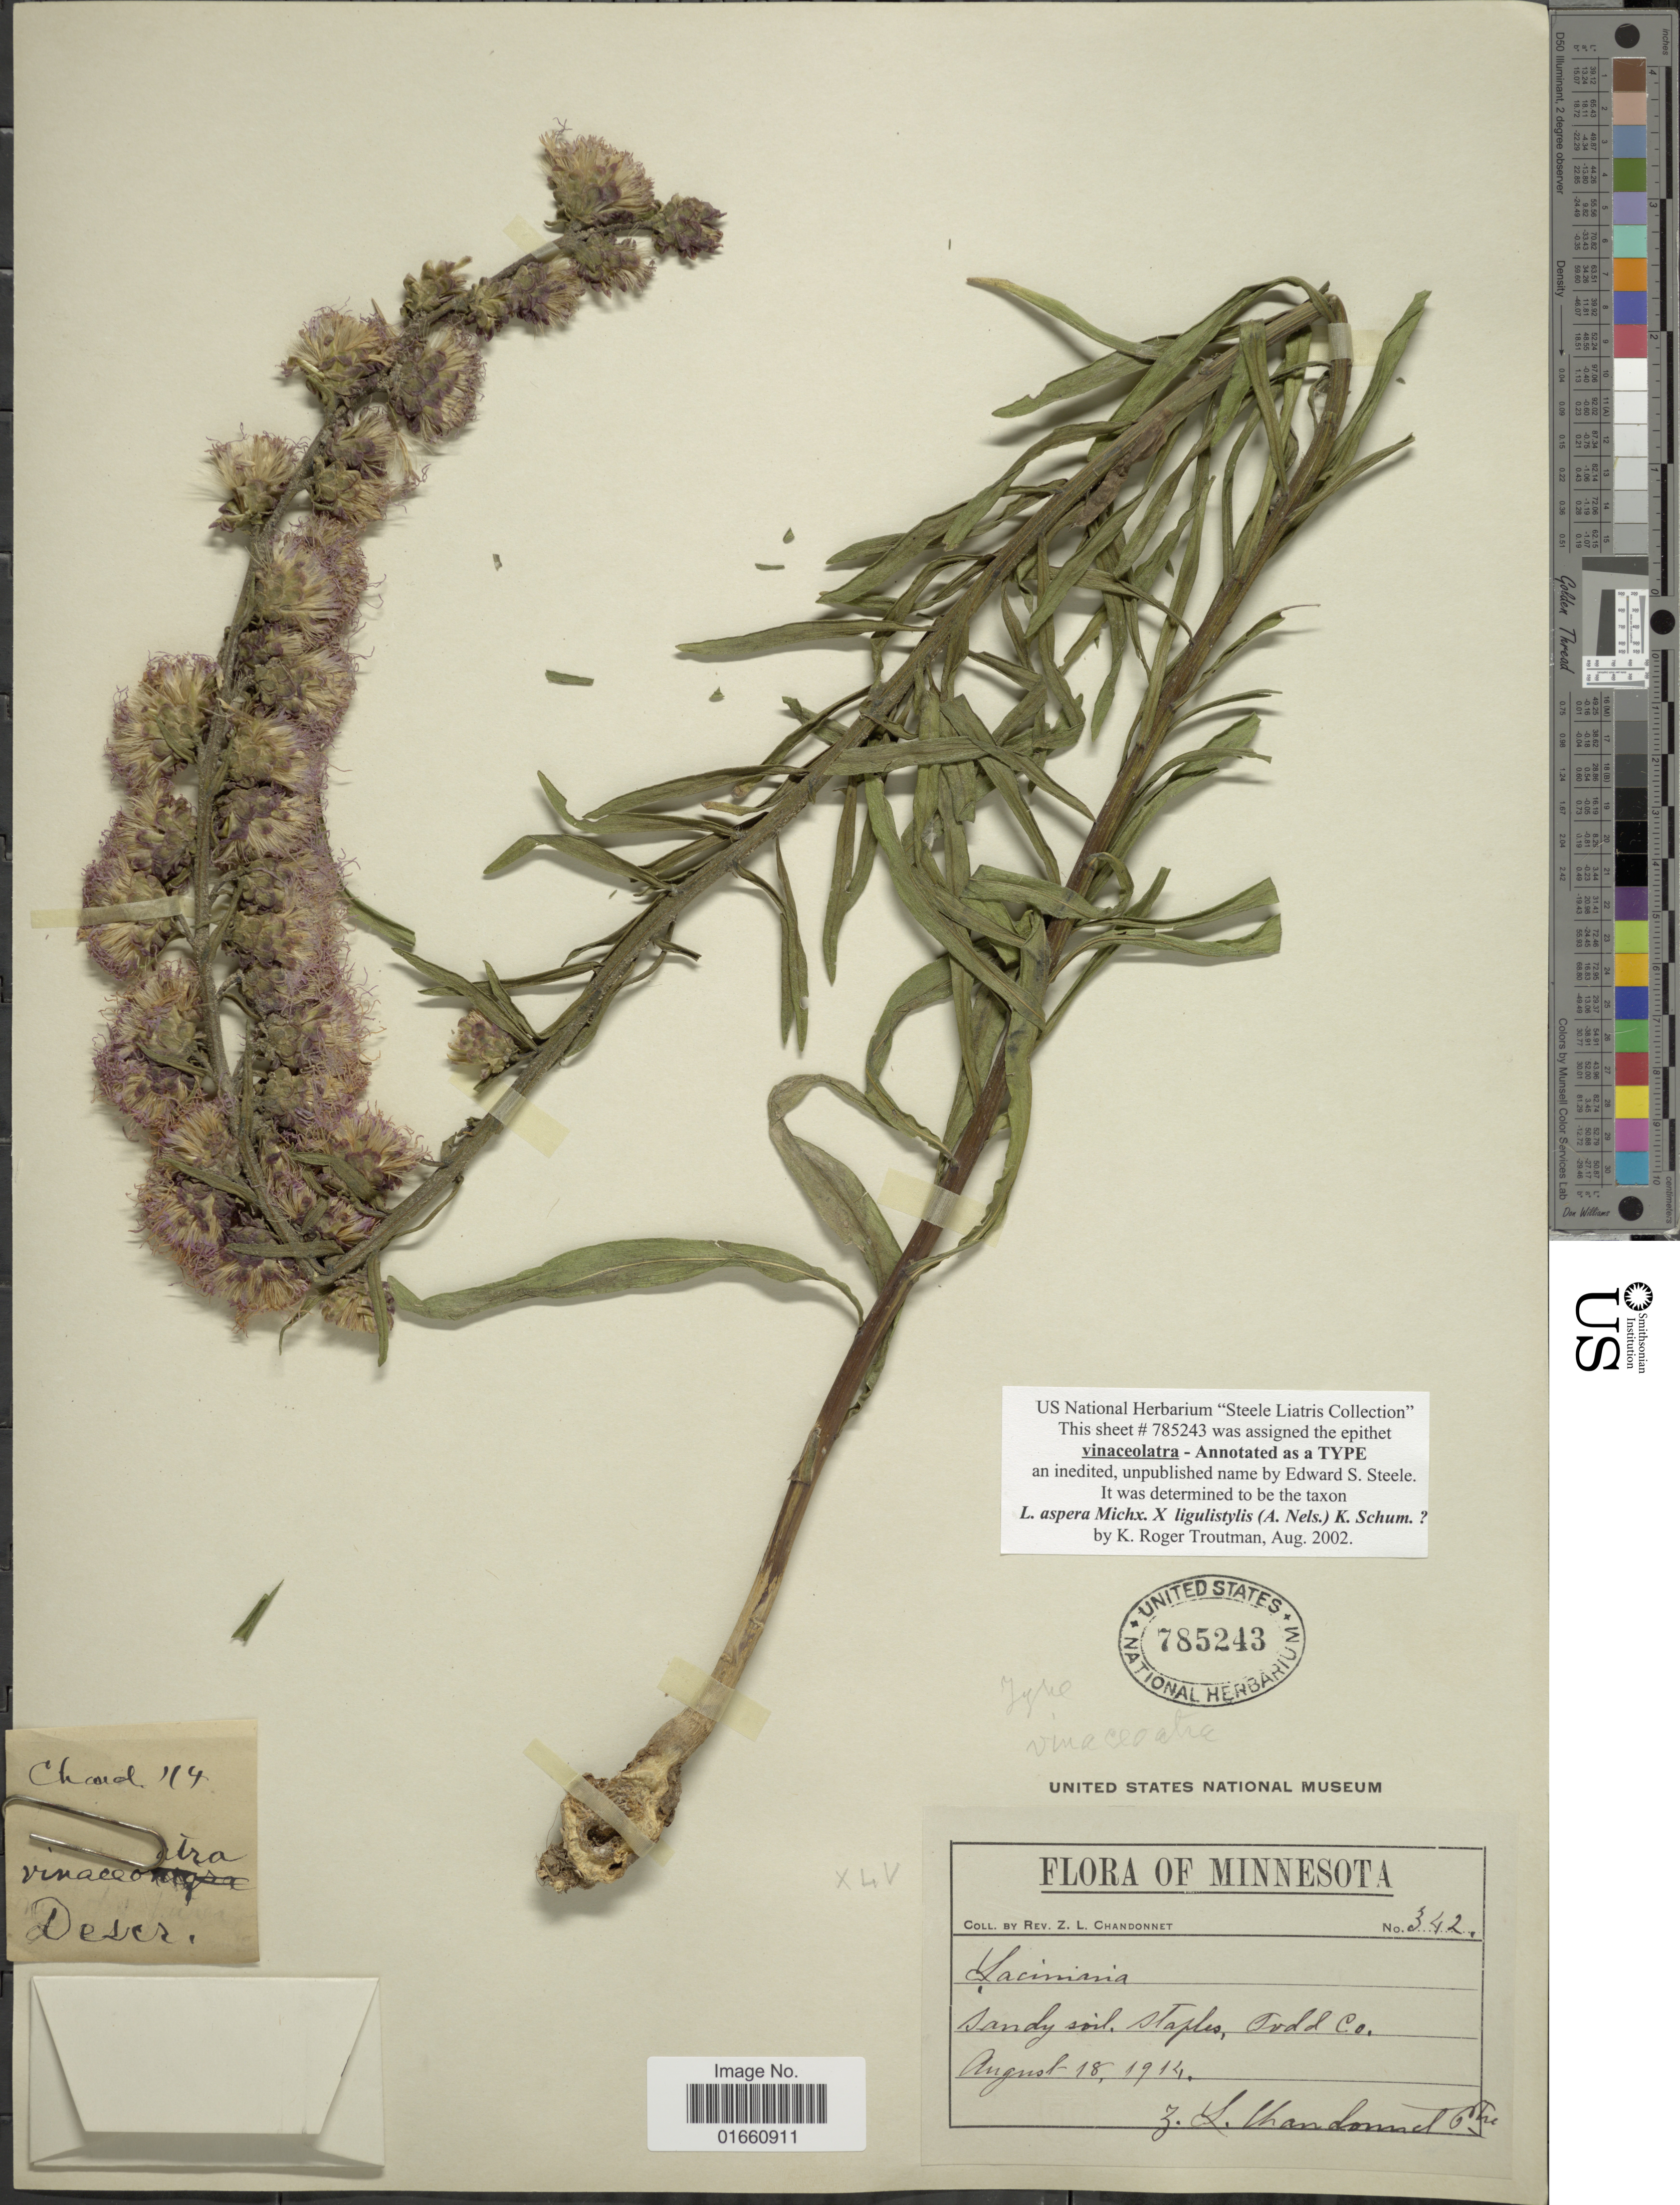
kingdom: Plantae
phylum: Tracheophyta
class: Magnoliopsida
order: Asterales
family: Asteraceae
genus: Liatris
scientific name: Liatris aspera x L. ligulistylus (A. Nelson) K. Schum.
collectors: Z. Chandonnet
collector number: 342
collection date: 1914-08-18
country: United States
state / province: Minnesota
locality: Staples, Todd Co.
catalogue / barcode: US 785243